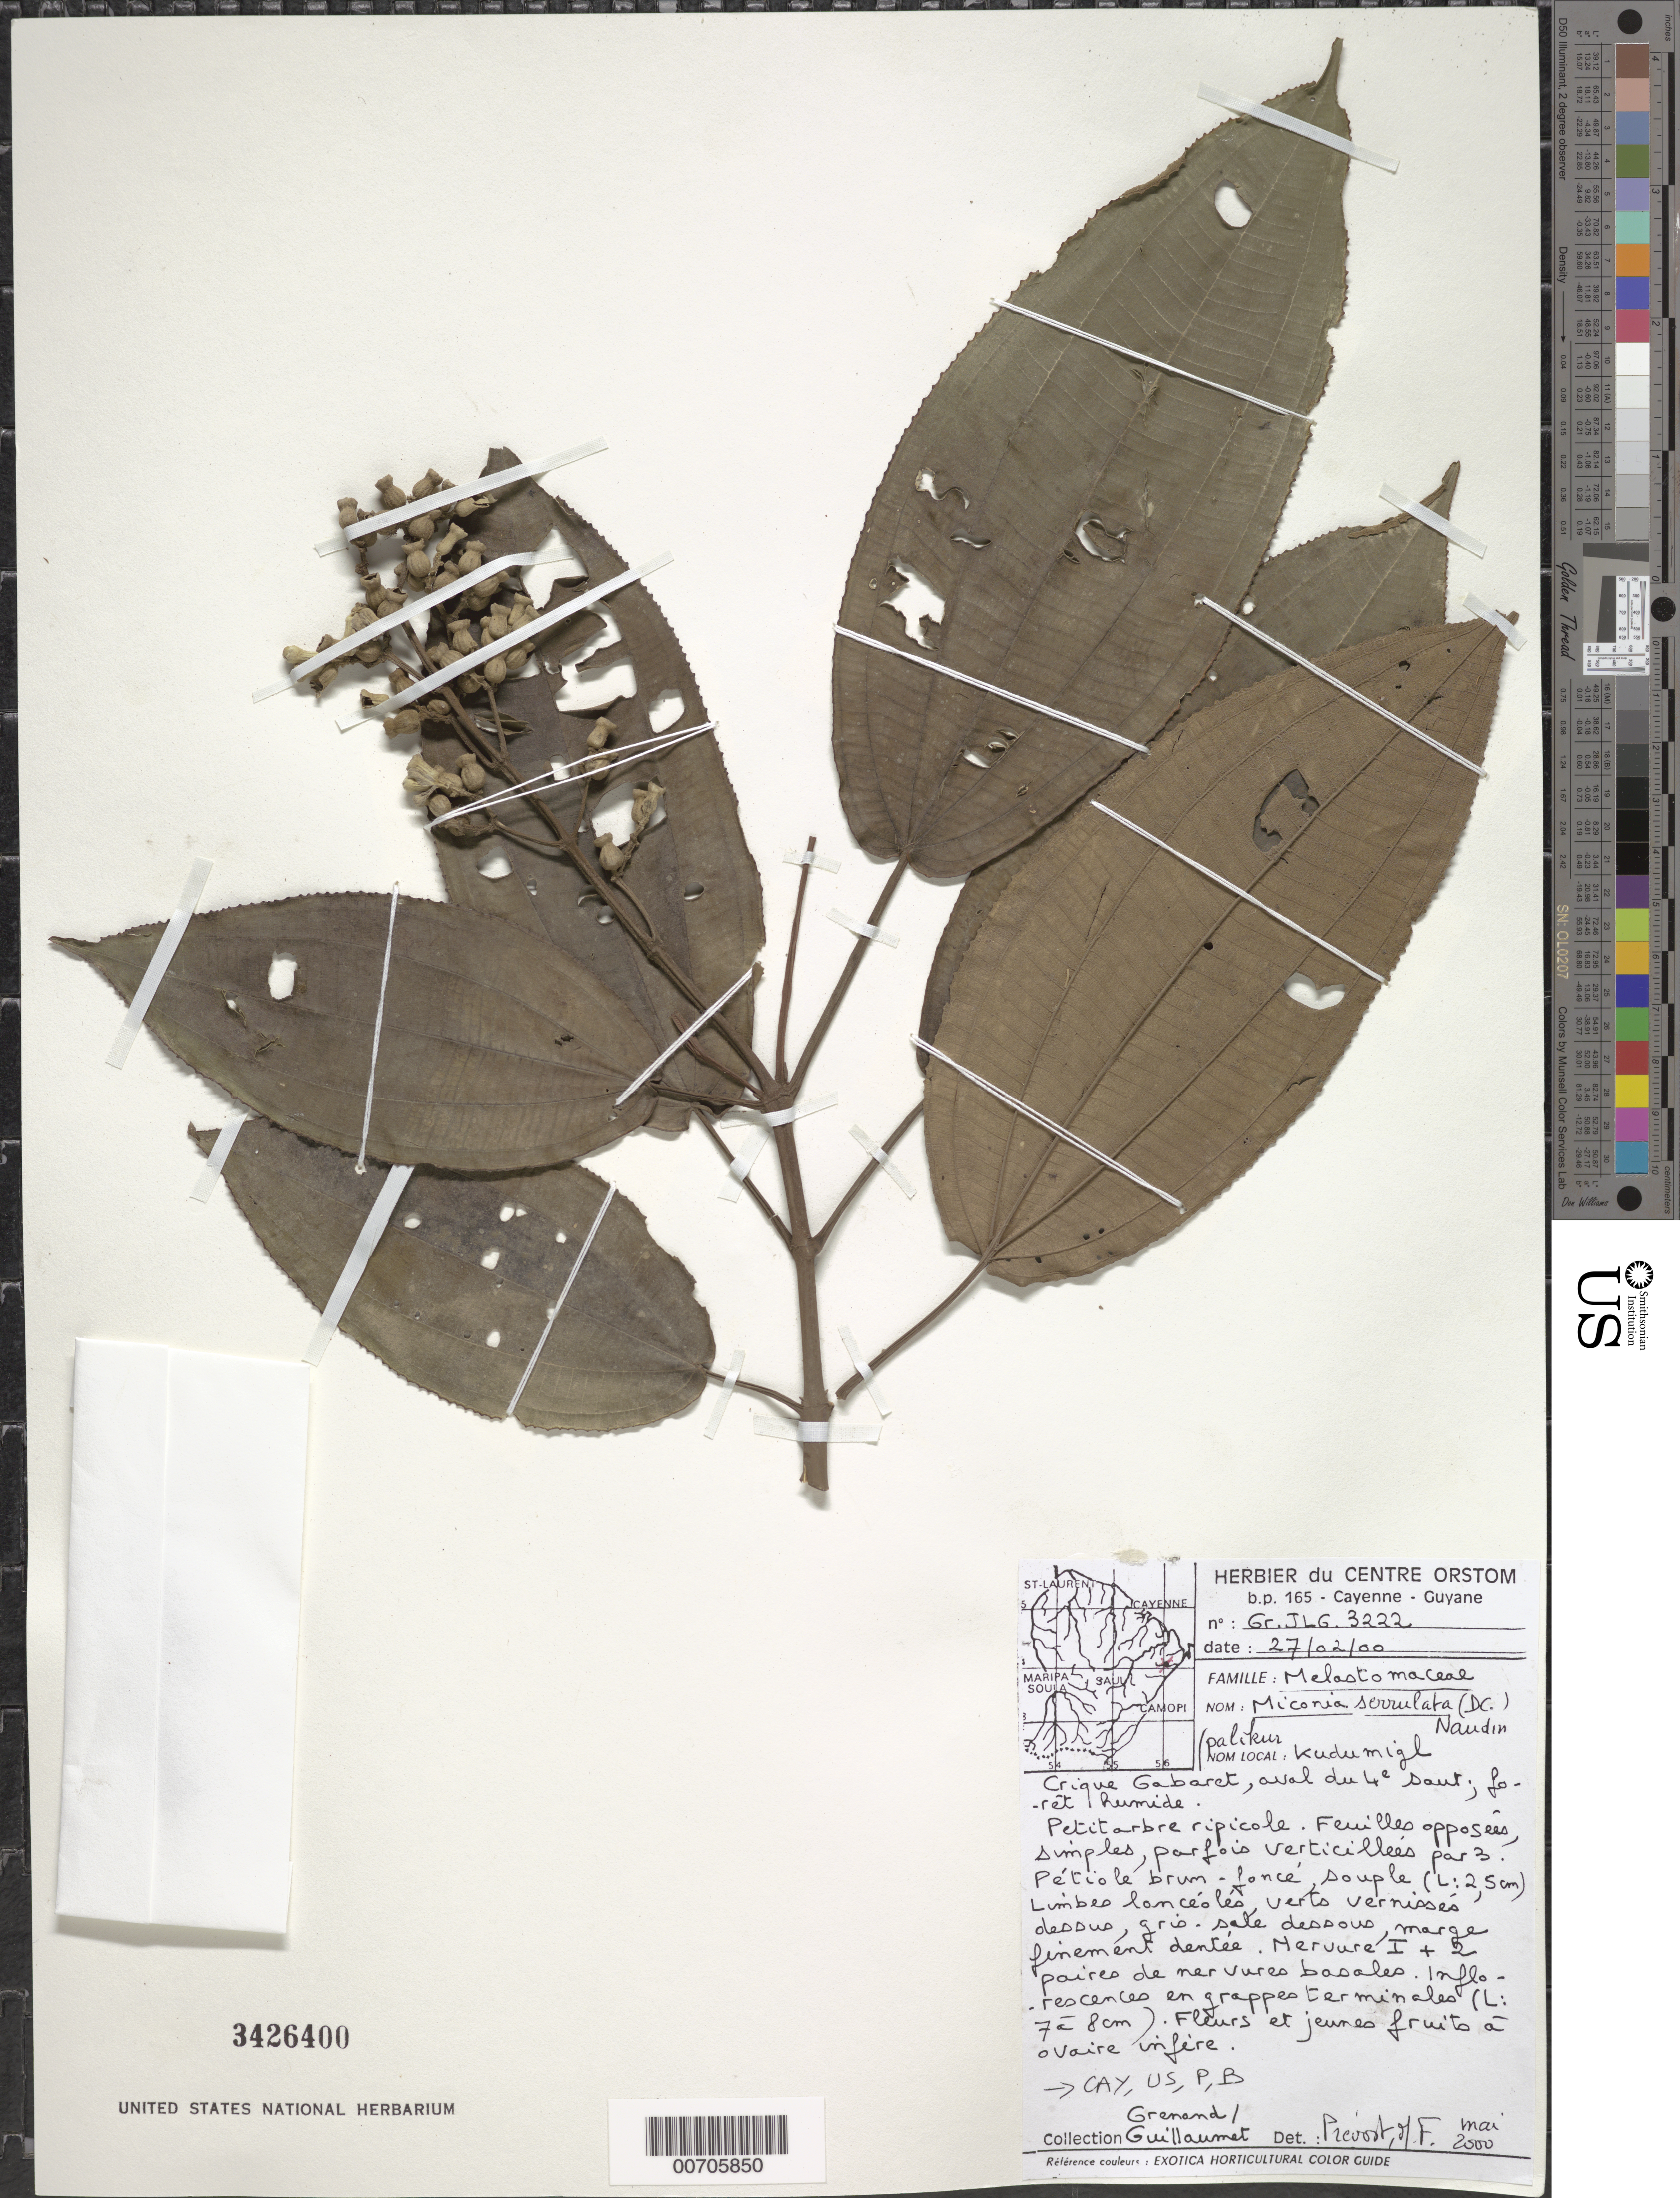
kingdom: Plantae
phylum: Tracheophyta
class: Magnoliopsida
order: Myrtales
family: Melastomataceae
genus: Miconia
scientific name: Miconia serrulata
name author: (DC.) Naudin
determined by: Prévost, M.-F.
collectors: P. Grenand & J. Guilloumet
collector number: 3222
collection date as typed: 27-Feb-00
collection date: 2000-02-27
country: French Guiana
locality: St. Georges de l'Oyapock, Crique Gabaret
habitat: Forêt humide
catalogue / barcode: US 3426400